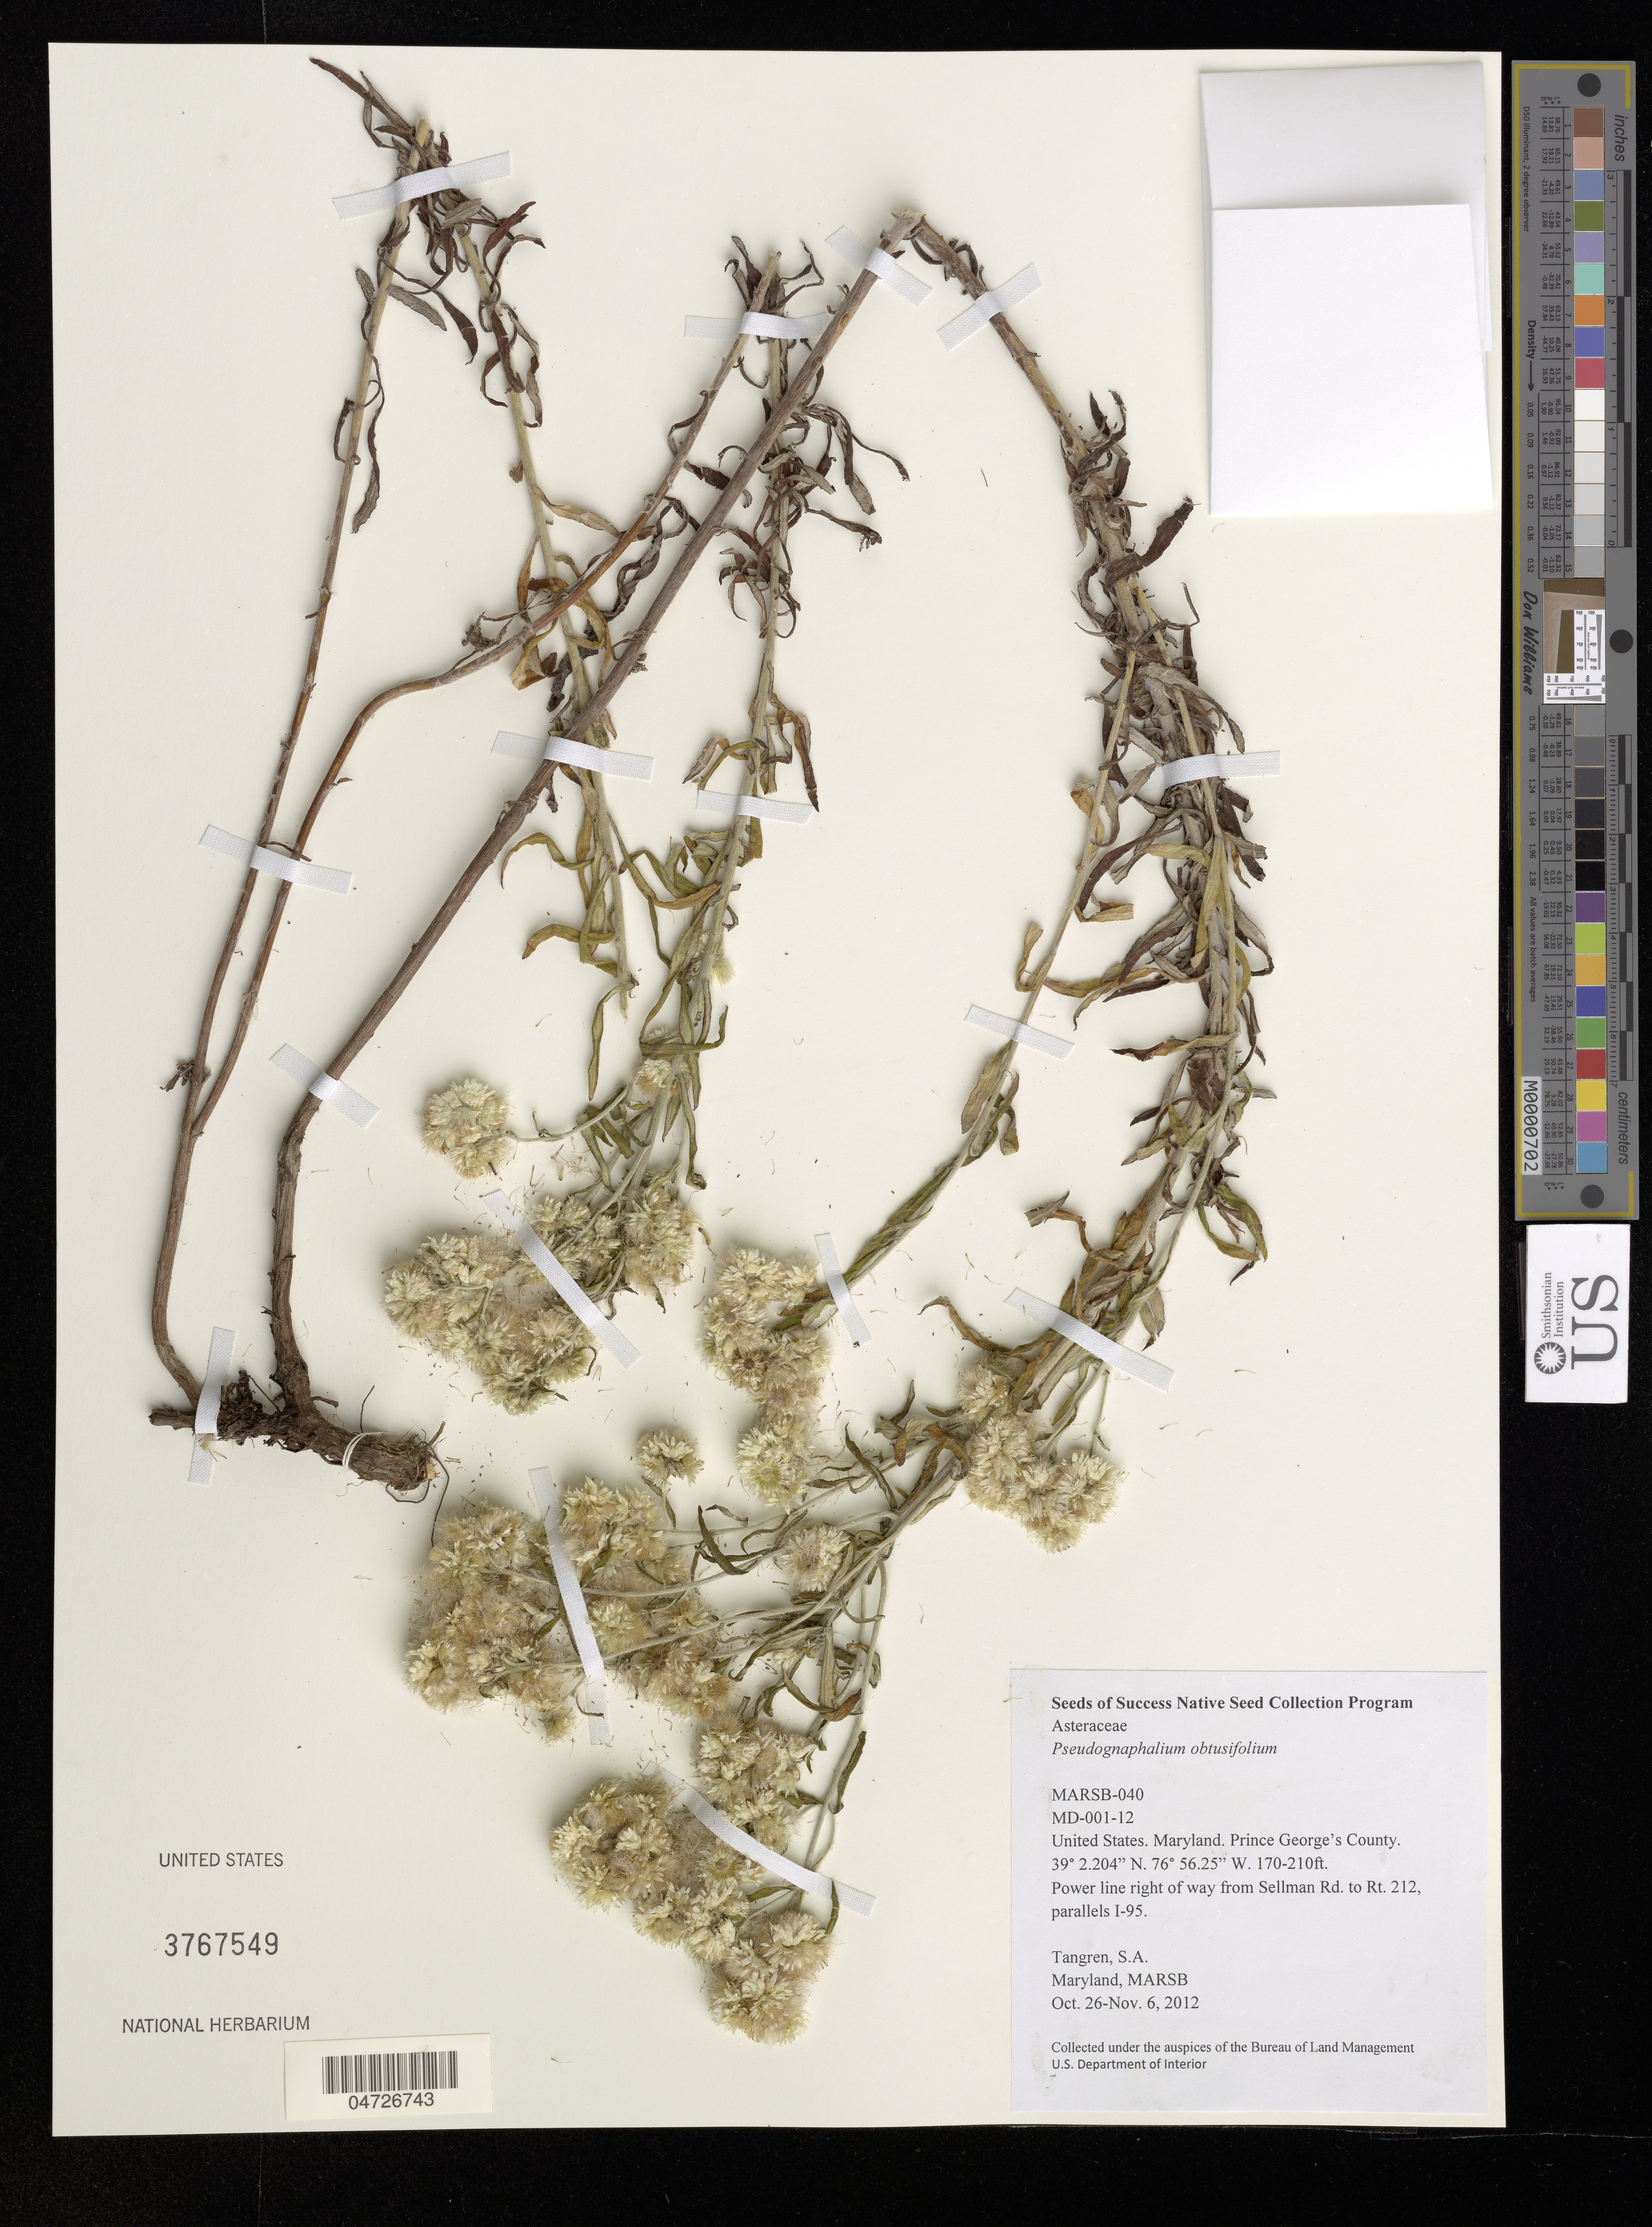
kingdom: Plantae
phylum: Tracheophyta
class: Magnoliopsida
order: Asterales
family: Asteraceae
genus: Pseudognaphalium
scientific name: Pseudognaphalium obtusifolium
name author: (L.) Hilliard & B.L. Burtt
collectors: S. Tangren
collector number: MD-001-12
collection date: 2012-10-26/2012-11-06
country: United States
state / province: Maryland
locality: Prince George's County. Power line right of way from Sellman Rd. to Rt. 212, parallels I-95.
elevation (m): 52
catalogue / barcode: US 3767549